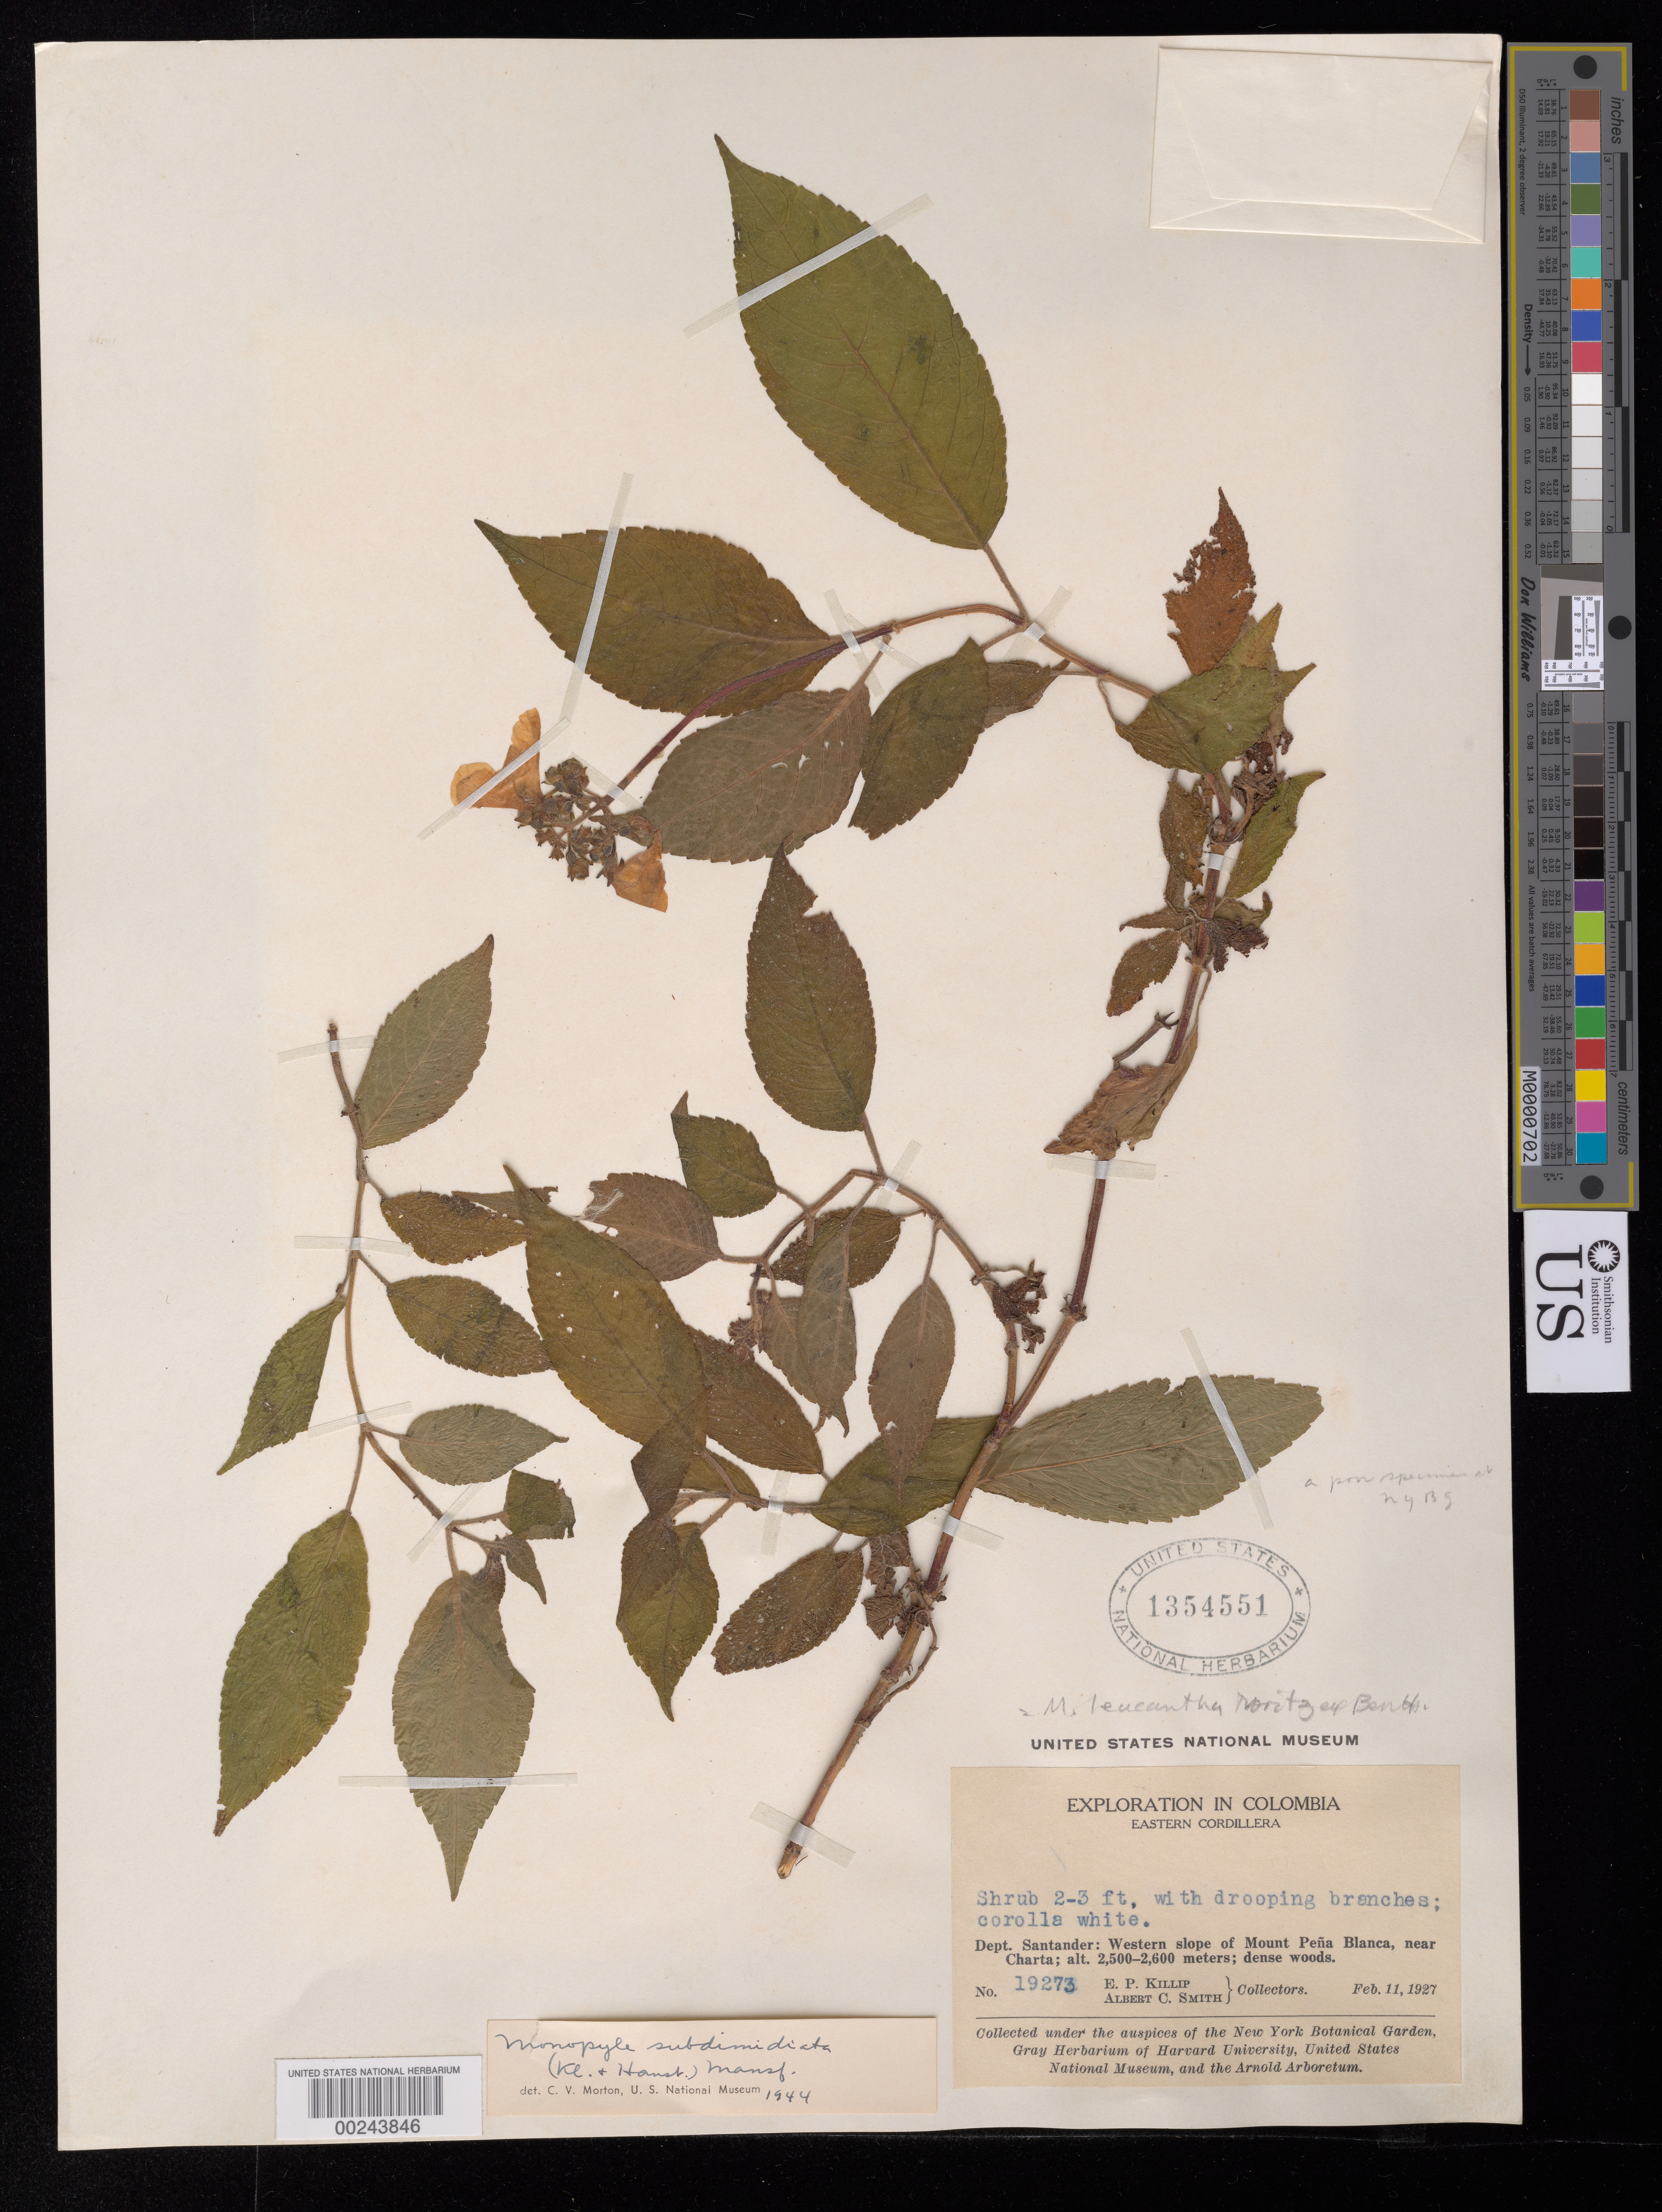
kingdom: Plantae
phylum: Tracheophyta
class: Magnoliopsida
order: Lamiales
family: Gesneriaceae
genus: Monopyle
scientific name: Monopyle subdimidiata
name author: (Klotzsch & Hanst.) Mansf.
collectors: E. P. Killip & A. C. Smith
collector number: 19273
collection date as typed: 11 Feb 1927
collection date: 1927-02-11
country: Colombia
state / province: Santander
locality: Western slope of Mount Pena Blanca, near Charta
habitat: Dense woods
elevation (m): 2500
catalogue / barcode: US 1354551